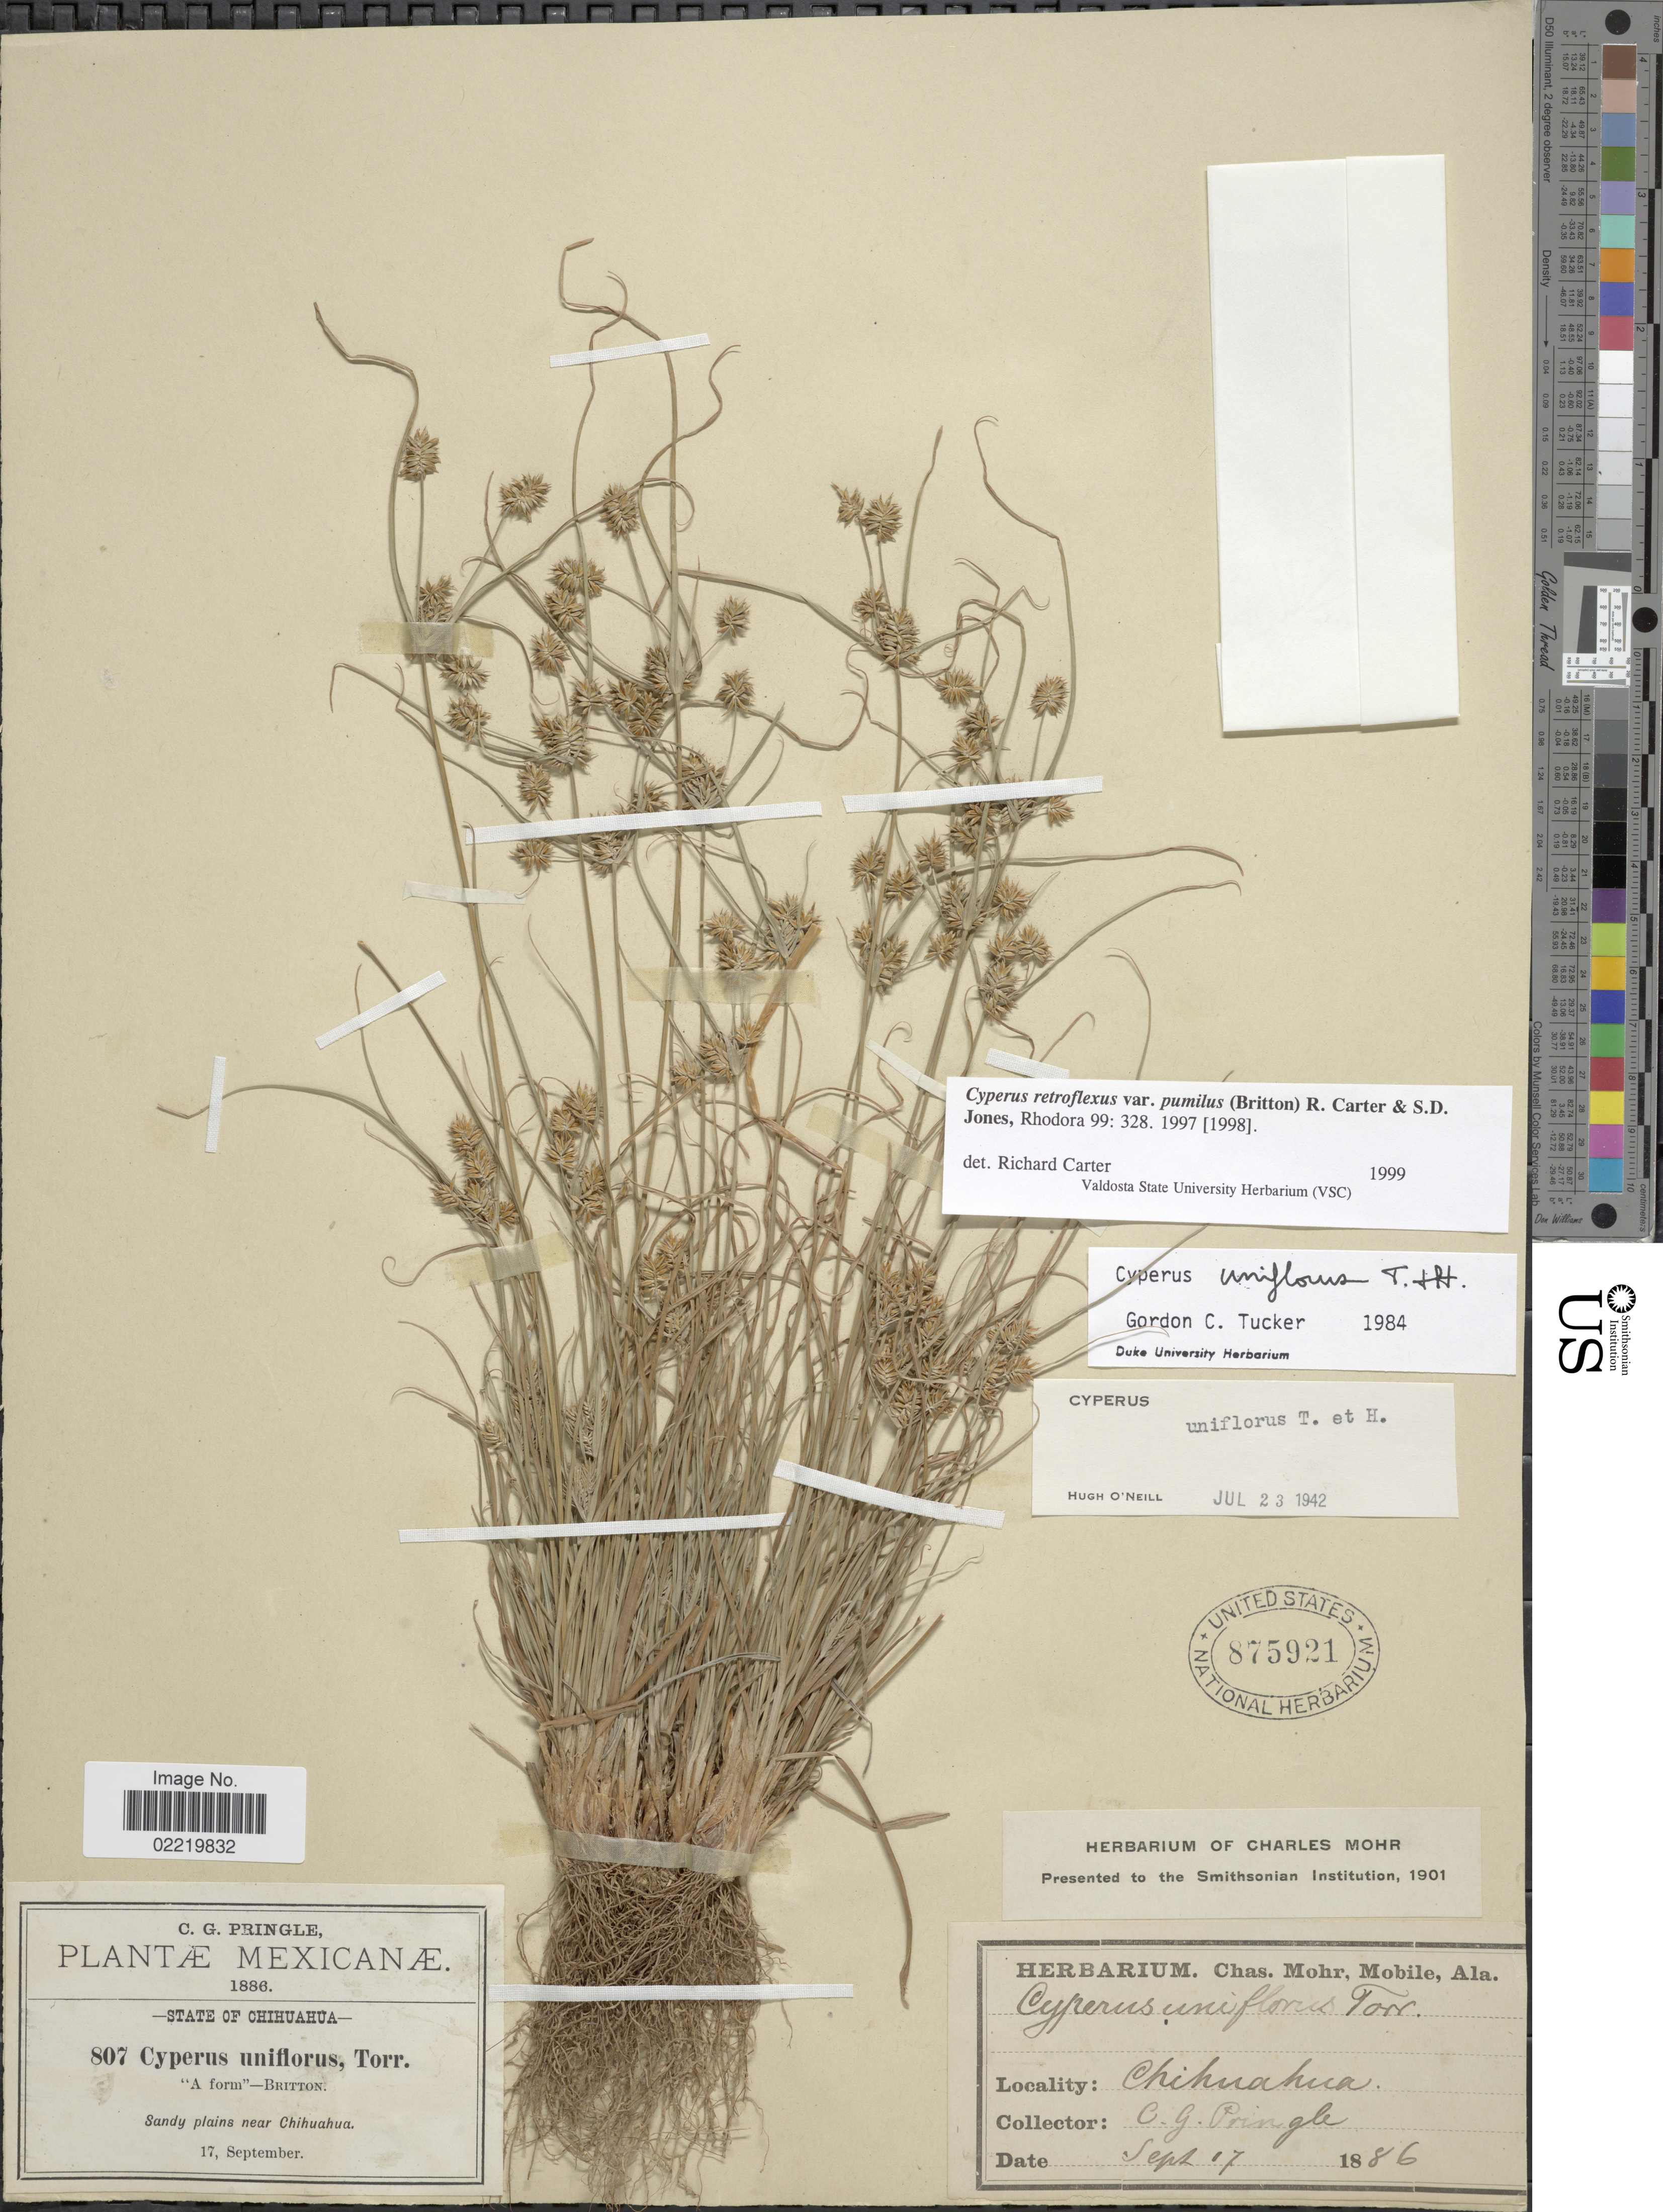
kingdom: Plantae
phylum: Tracheophyta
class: Liliopsida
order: Poales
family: Cyperaceae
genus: Cyperus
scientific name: Cyperus retroflexus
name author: Buckley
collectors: C. G. Pringle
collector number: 807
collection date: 1886-09-17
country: Mexico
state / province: Chihuahua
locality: Sandy plains near Chihuahua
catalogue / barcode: US 875921